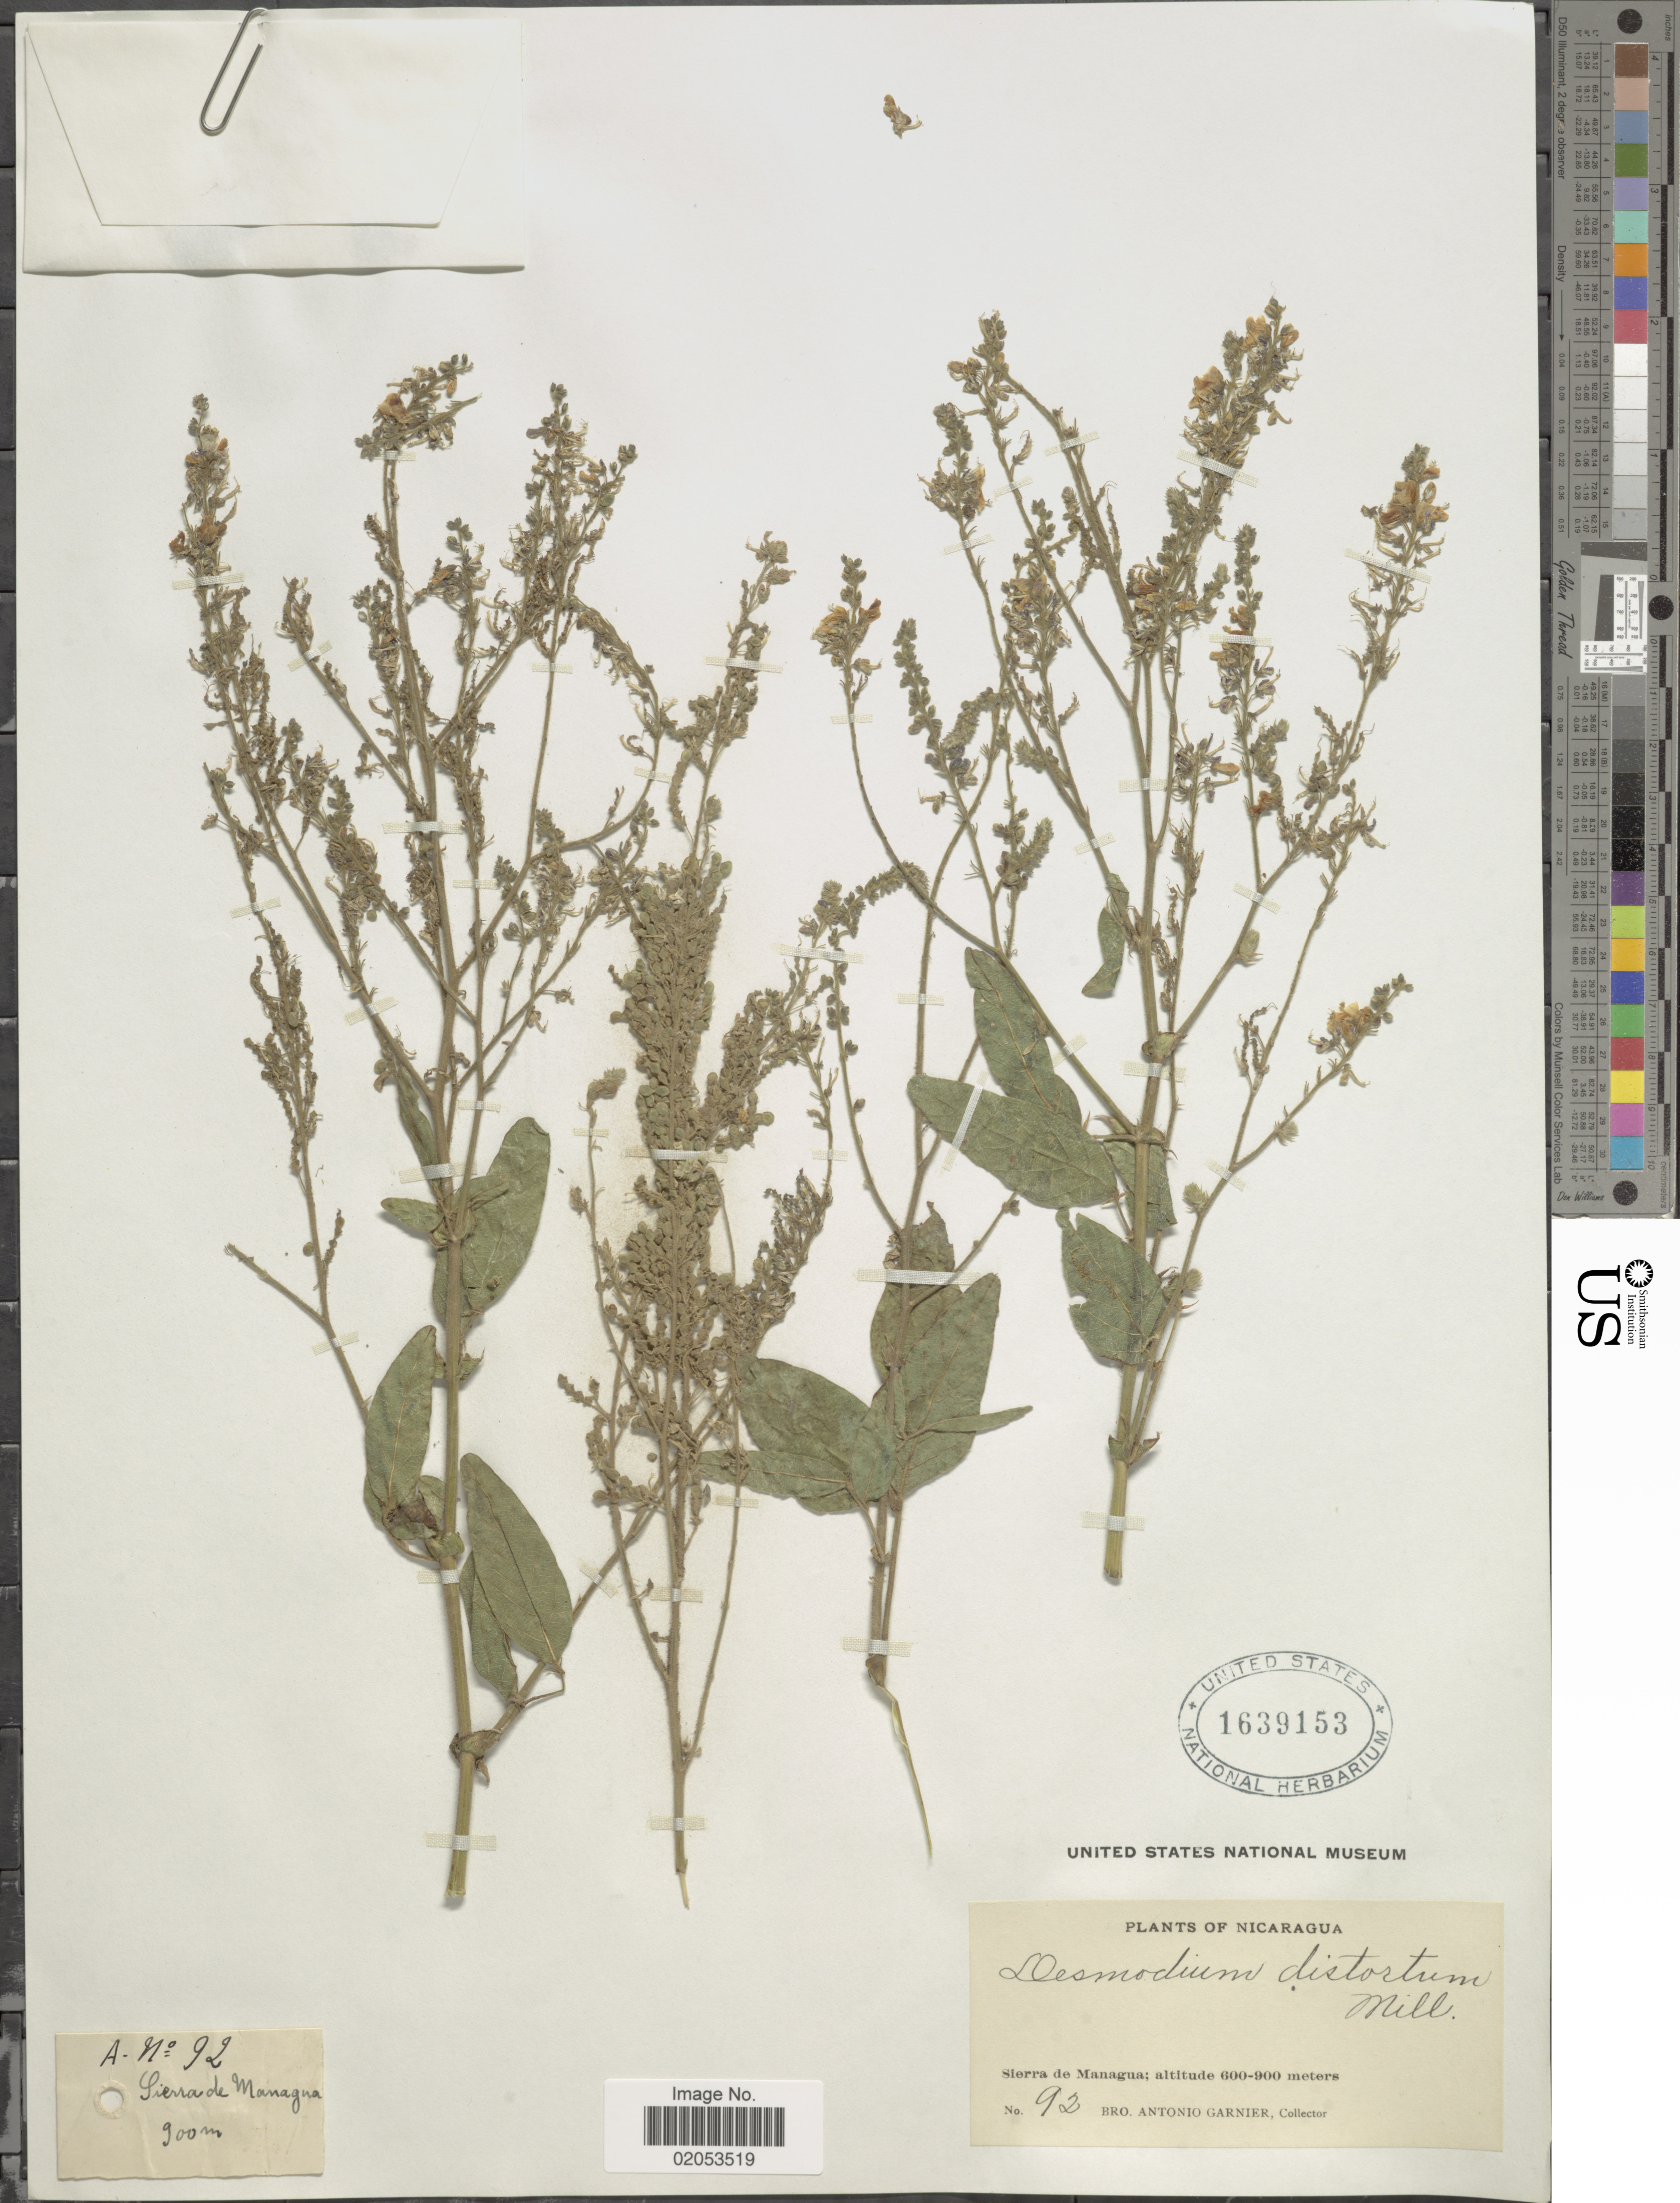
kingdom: Plantae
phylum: Tracheophyta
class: Magnoliopsida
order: Fabales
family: Fabaceae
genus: Desmodium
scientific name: Desmodium distortum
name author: (Aubl.) J.F. Macbr.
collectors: Bro. A. Garnier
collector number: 92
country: Nicaragua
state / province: Managua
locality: Sierra de Managua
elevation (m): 600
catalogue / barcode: US 1639153